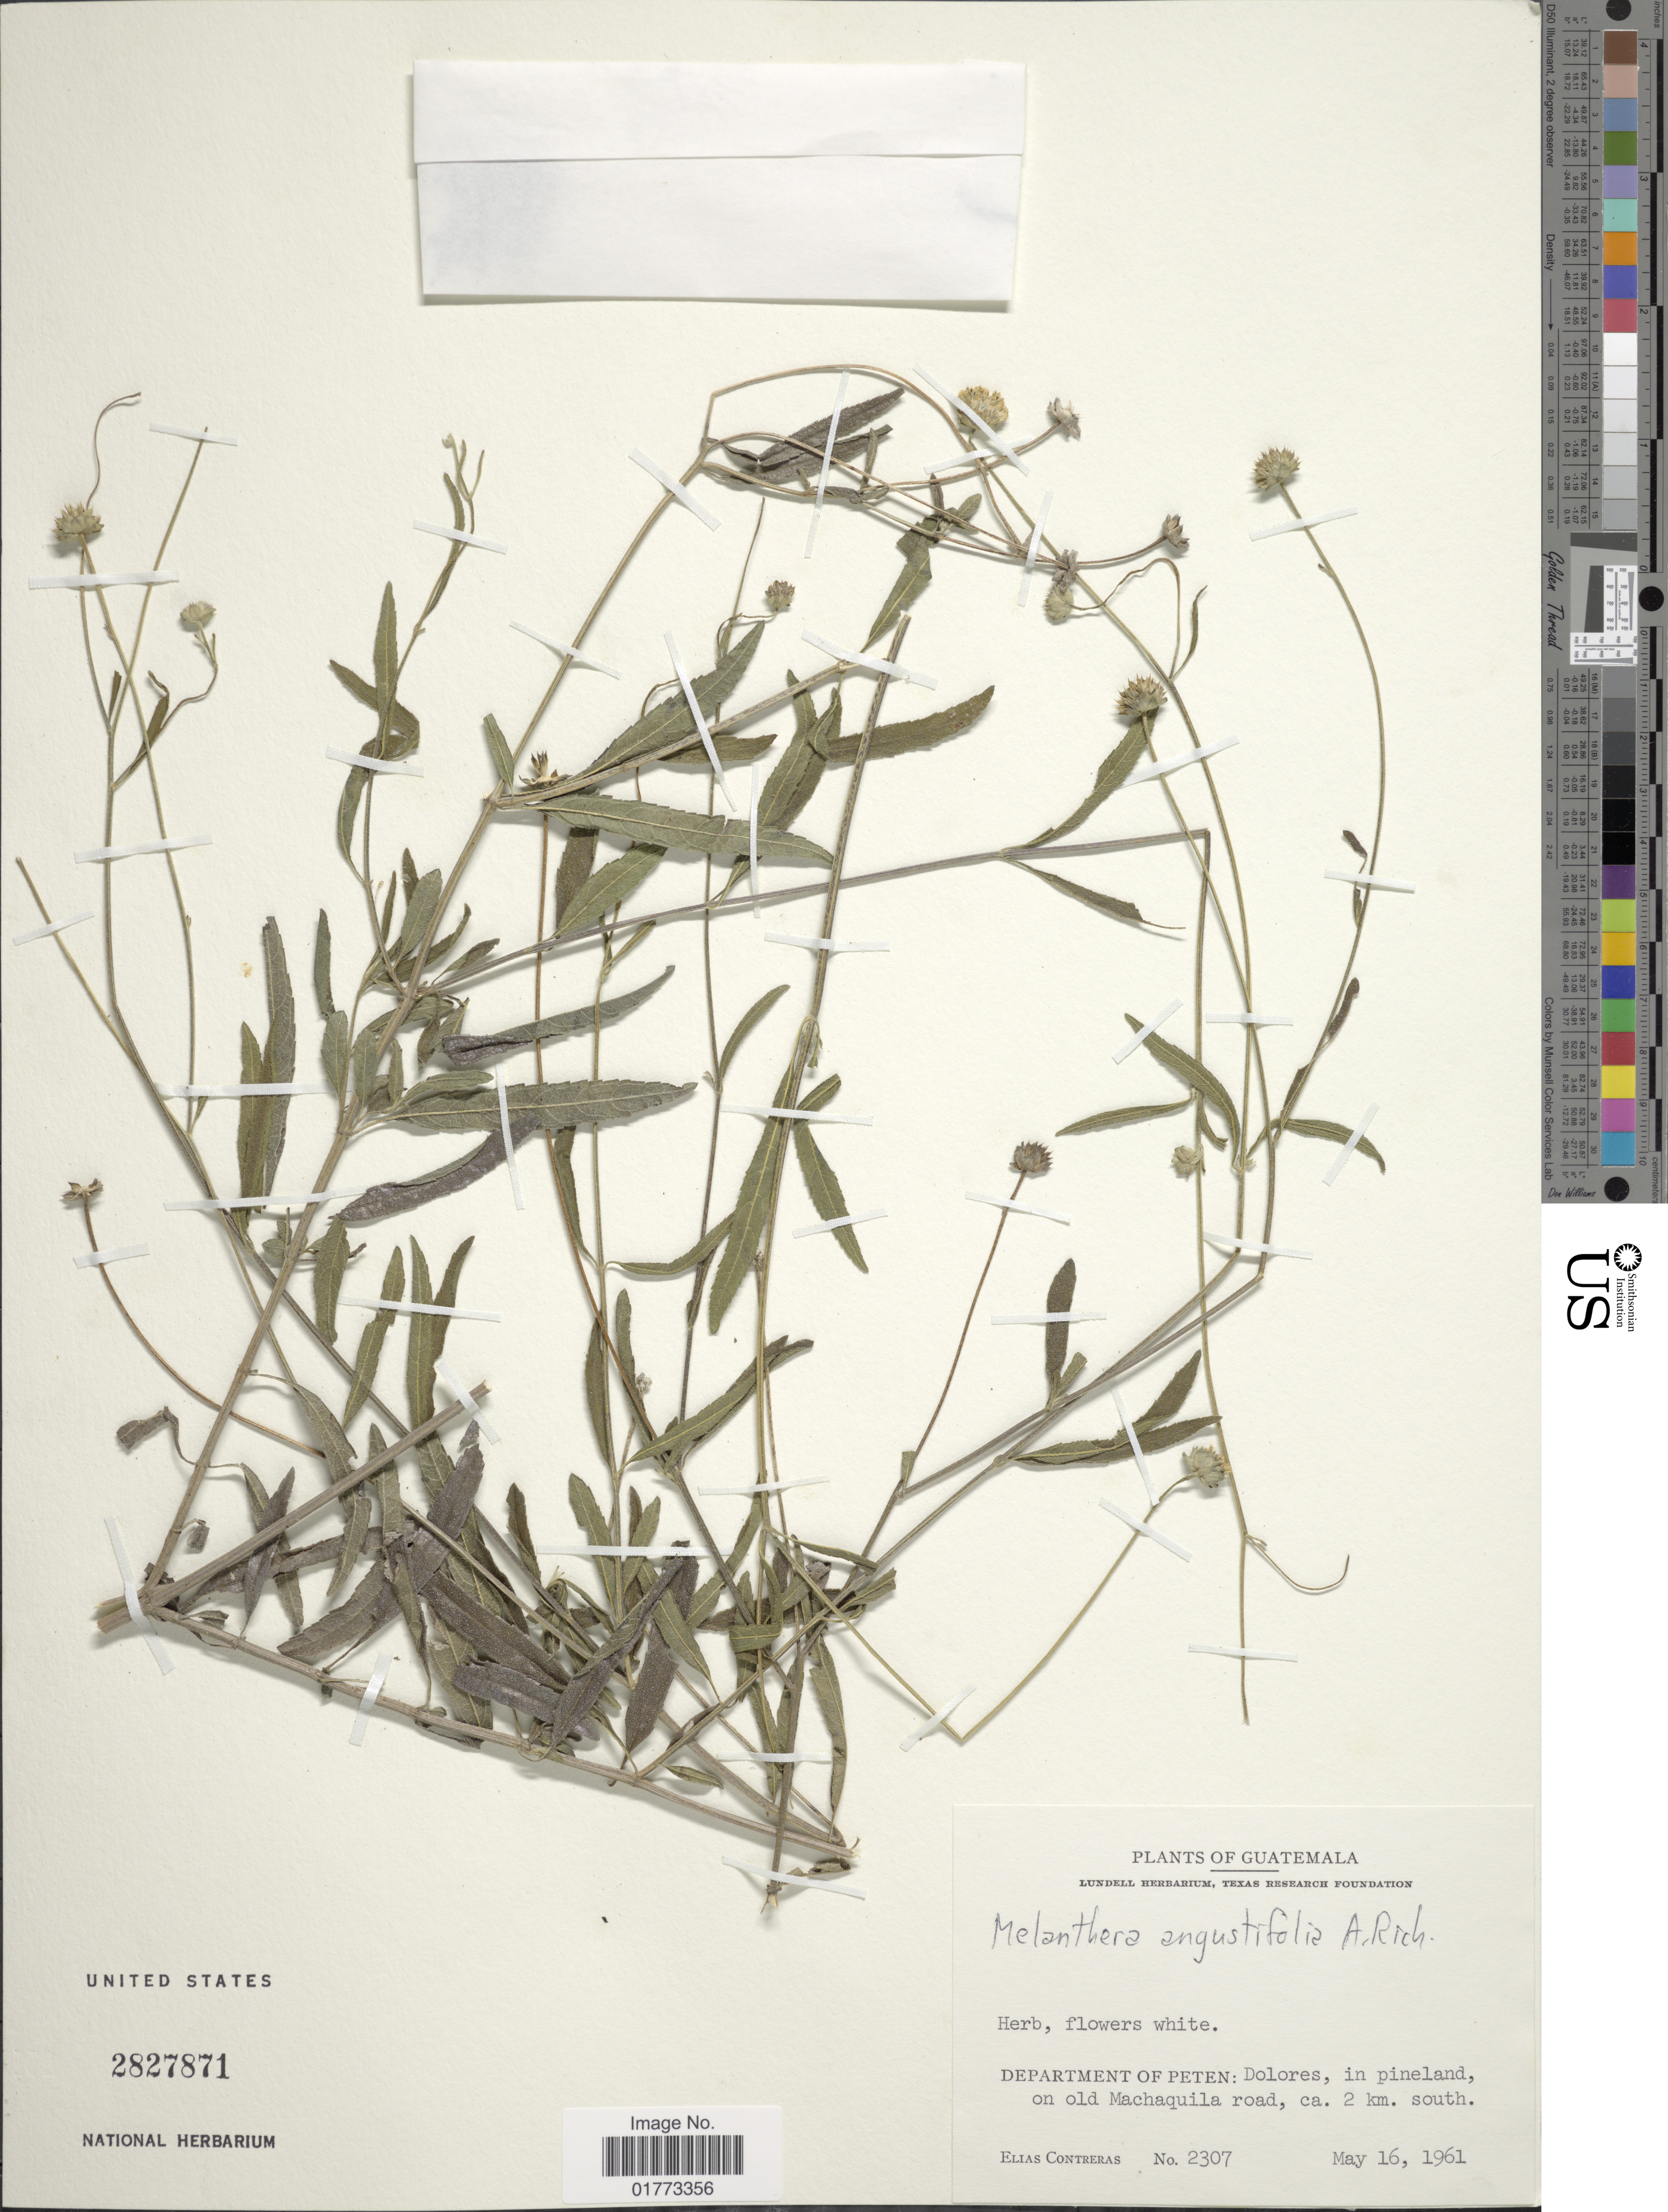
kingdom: Plantae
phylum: Tracheophyta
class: Magnoliopsida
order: Asterales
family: Asteraceae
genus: Melanthera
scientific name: Melanthera angustifolia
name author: A. Rich. in Sagra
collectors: E. Contreras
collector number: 2307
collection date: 1961-05-16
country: Guatemala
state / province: El Petén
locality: Dolores, in pineland, on old Machaquila road, ca. 2 km. south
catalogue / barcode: US 2827871